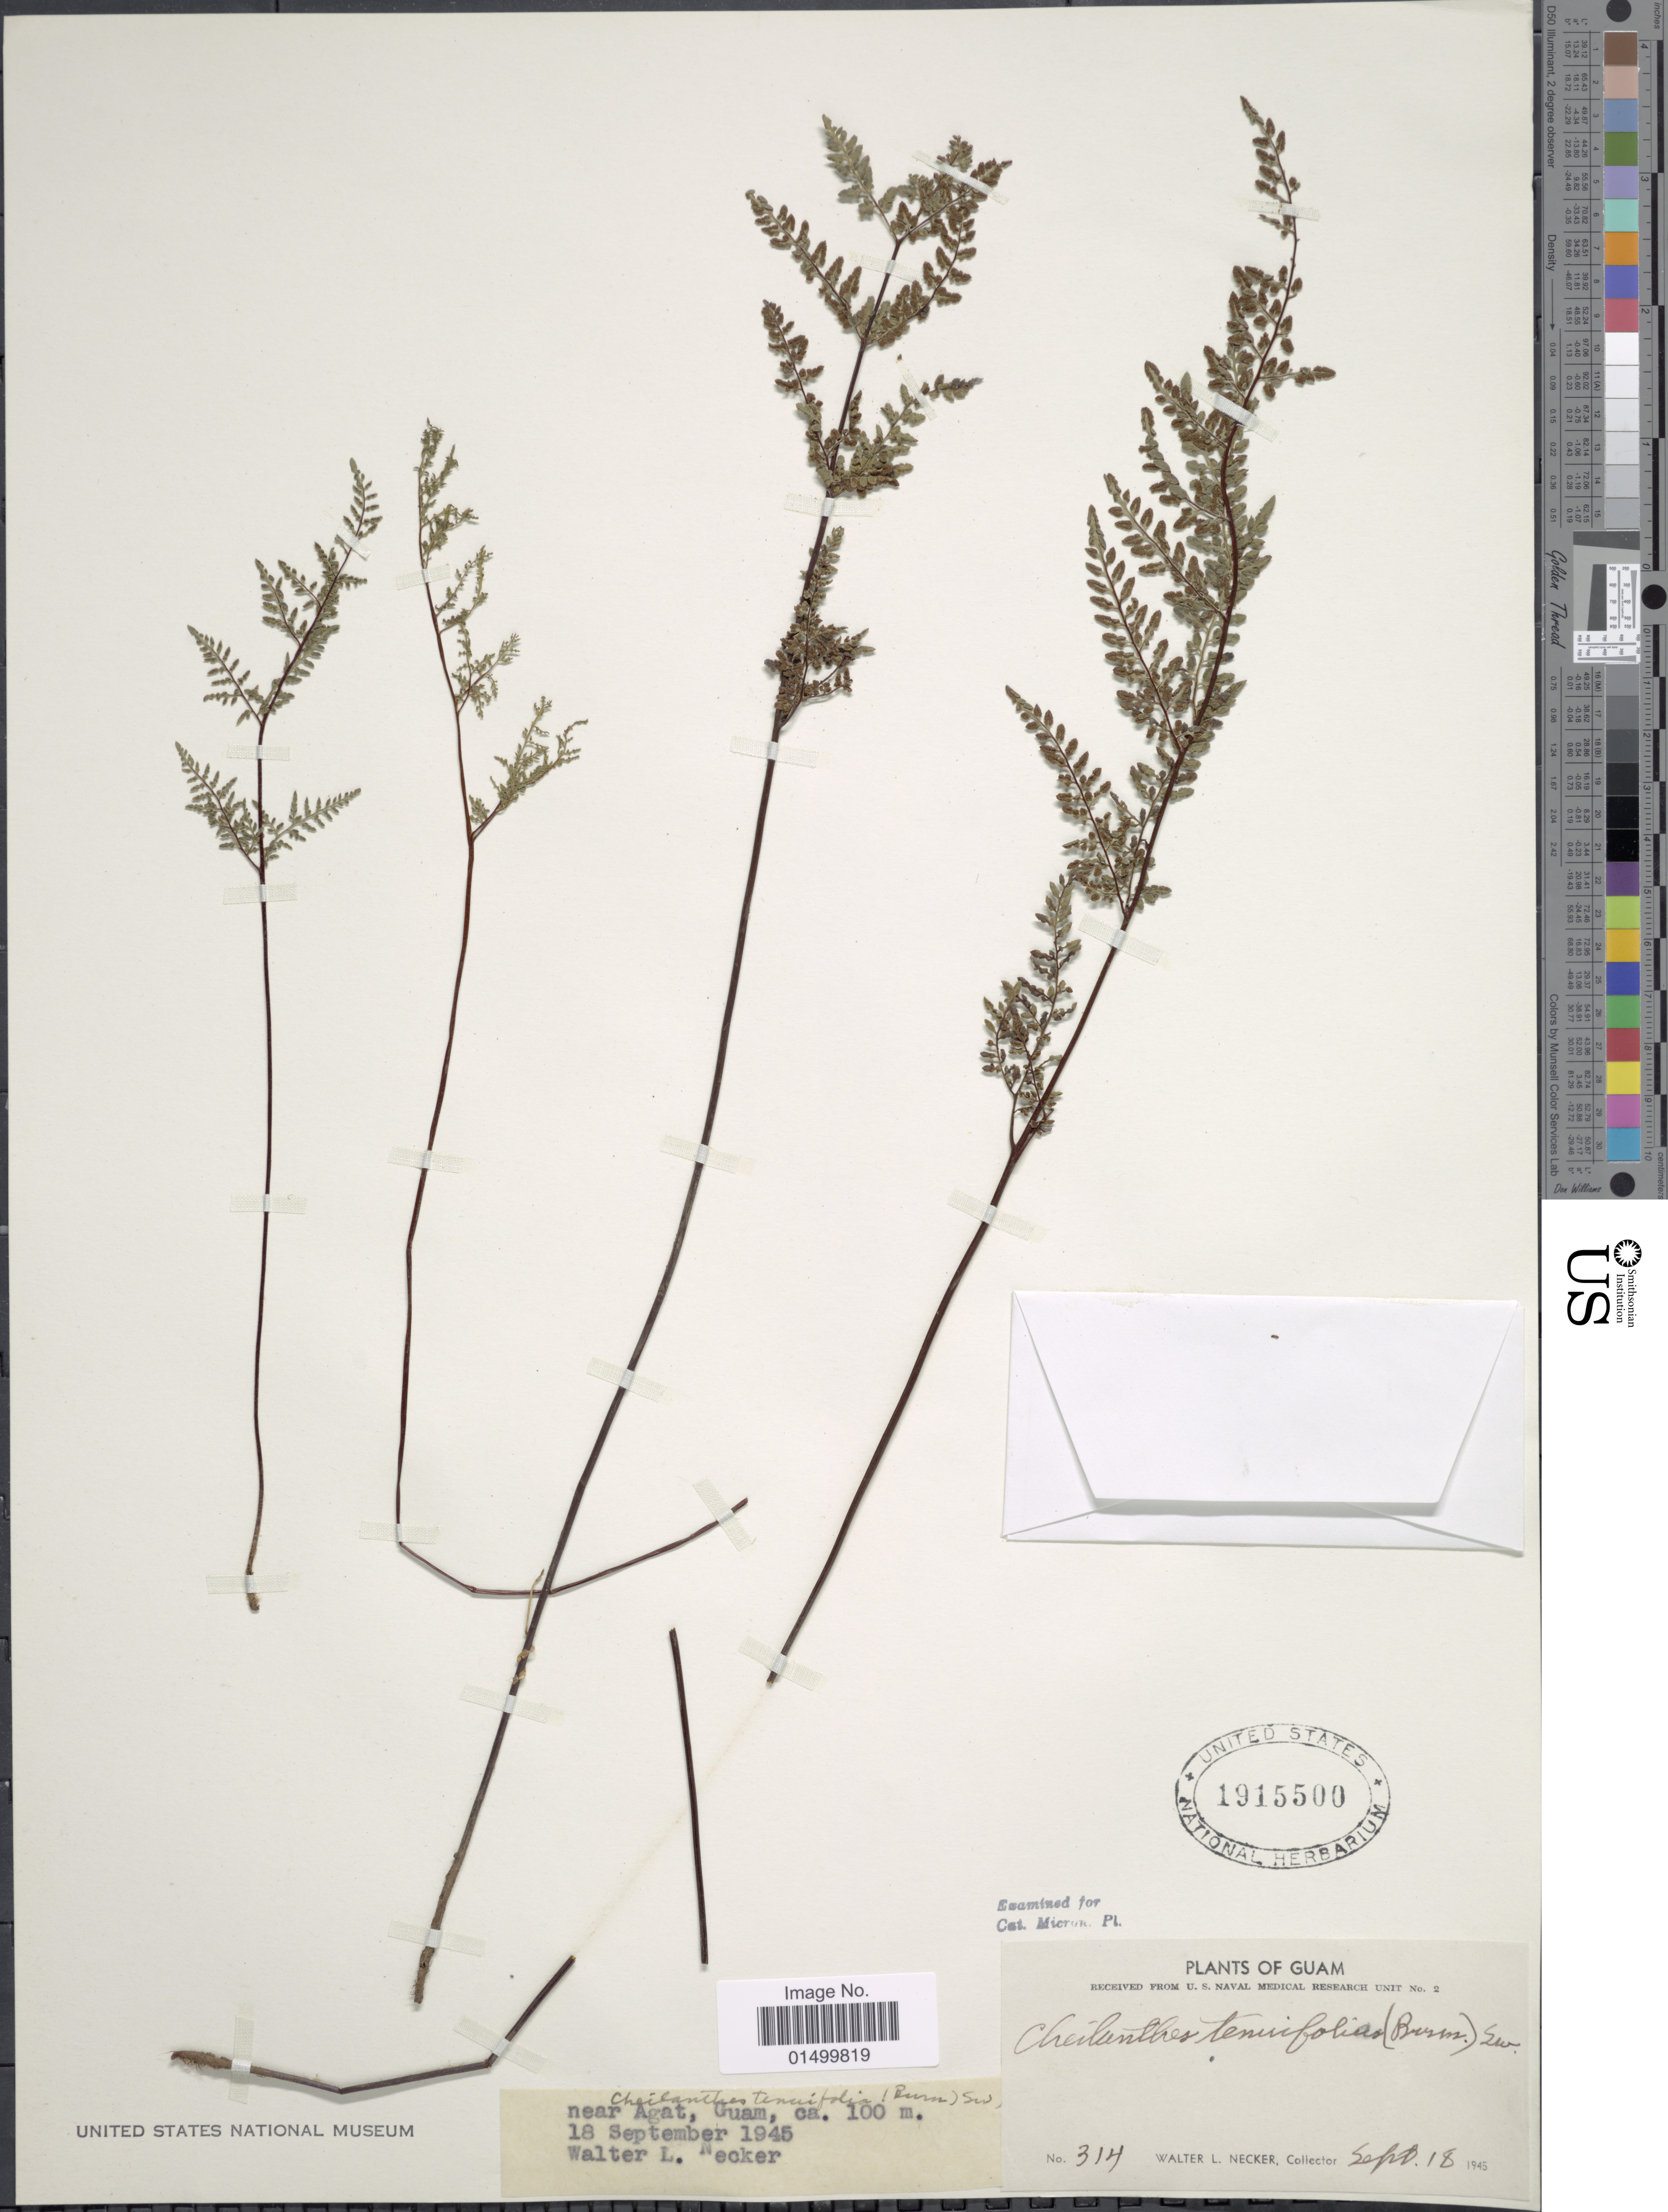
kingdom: Plantae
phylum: Tracheophyta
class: Polypodiopsida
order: Polypodiales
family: Pteridaceae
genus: Cheilanthes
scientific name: Cheilanthes tenuifolia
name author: (Burm. f.) Sw.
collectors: W. L. Necker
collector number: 314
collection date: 1945-09-18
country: Guam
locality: Near Agat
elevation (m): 100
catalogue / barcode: US 1915500